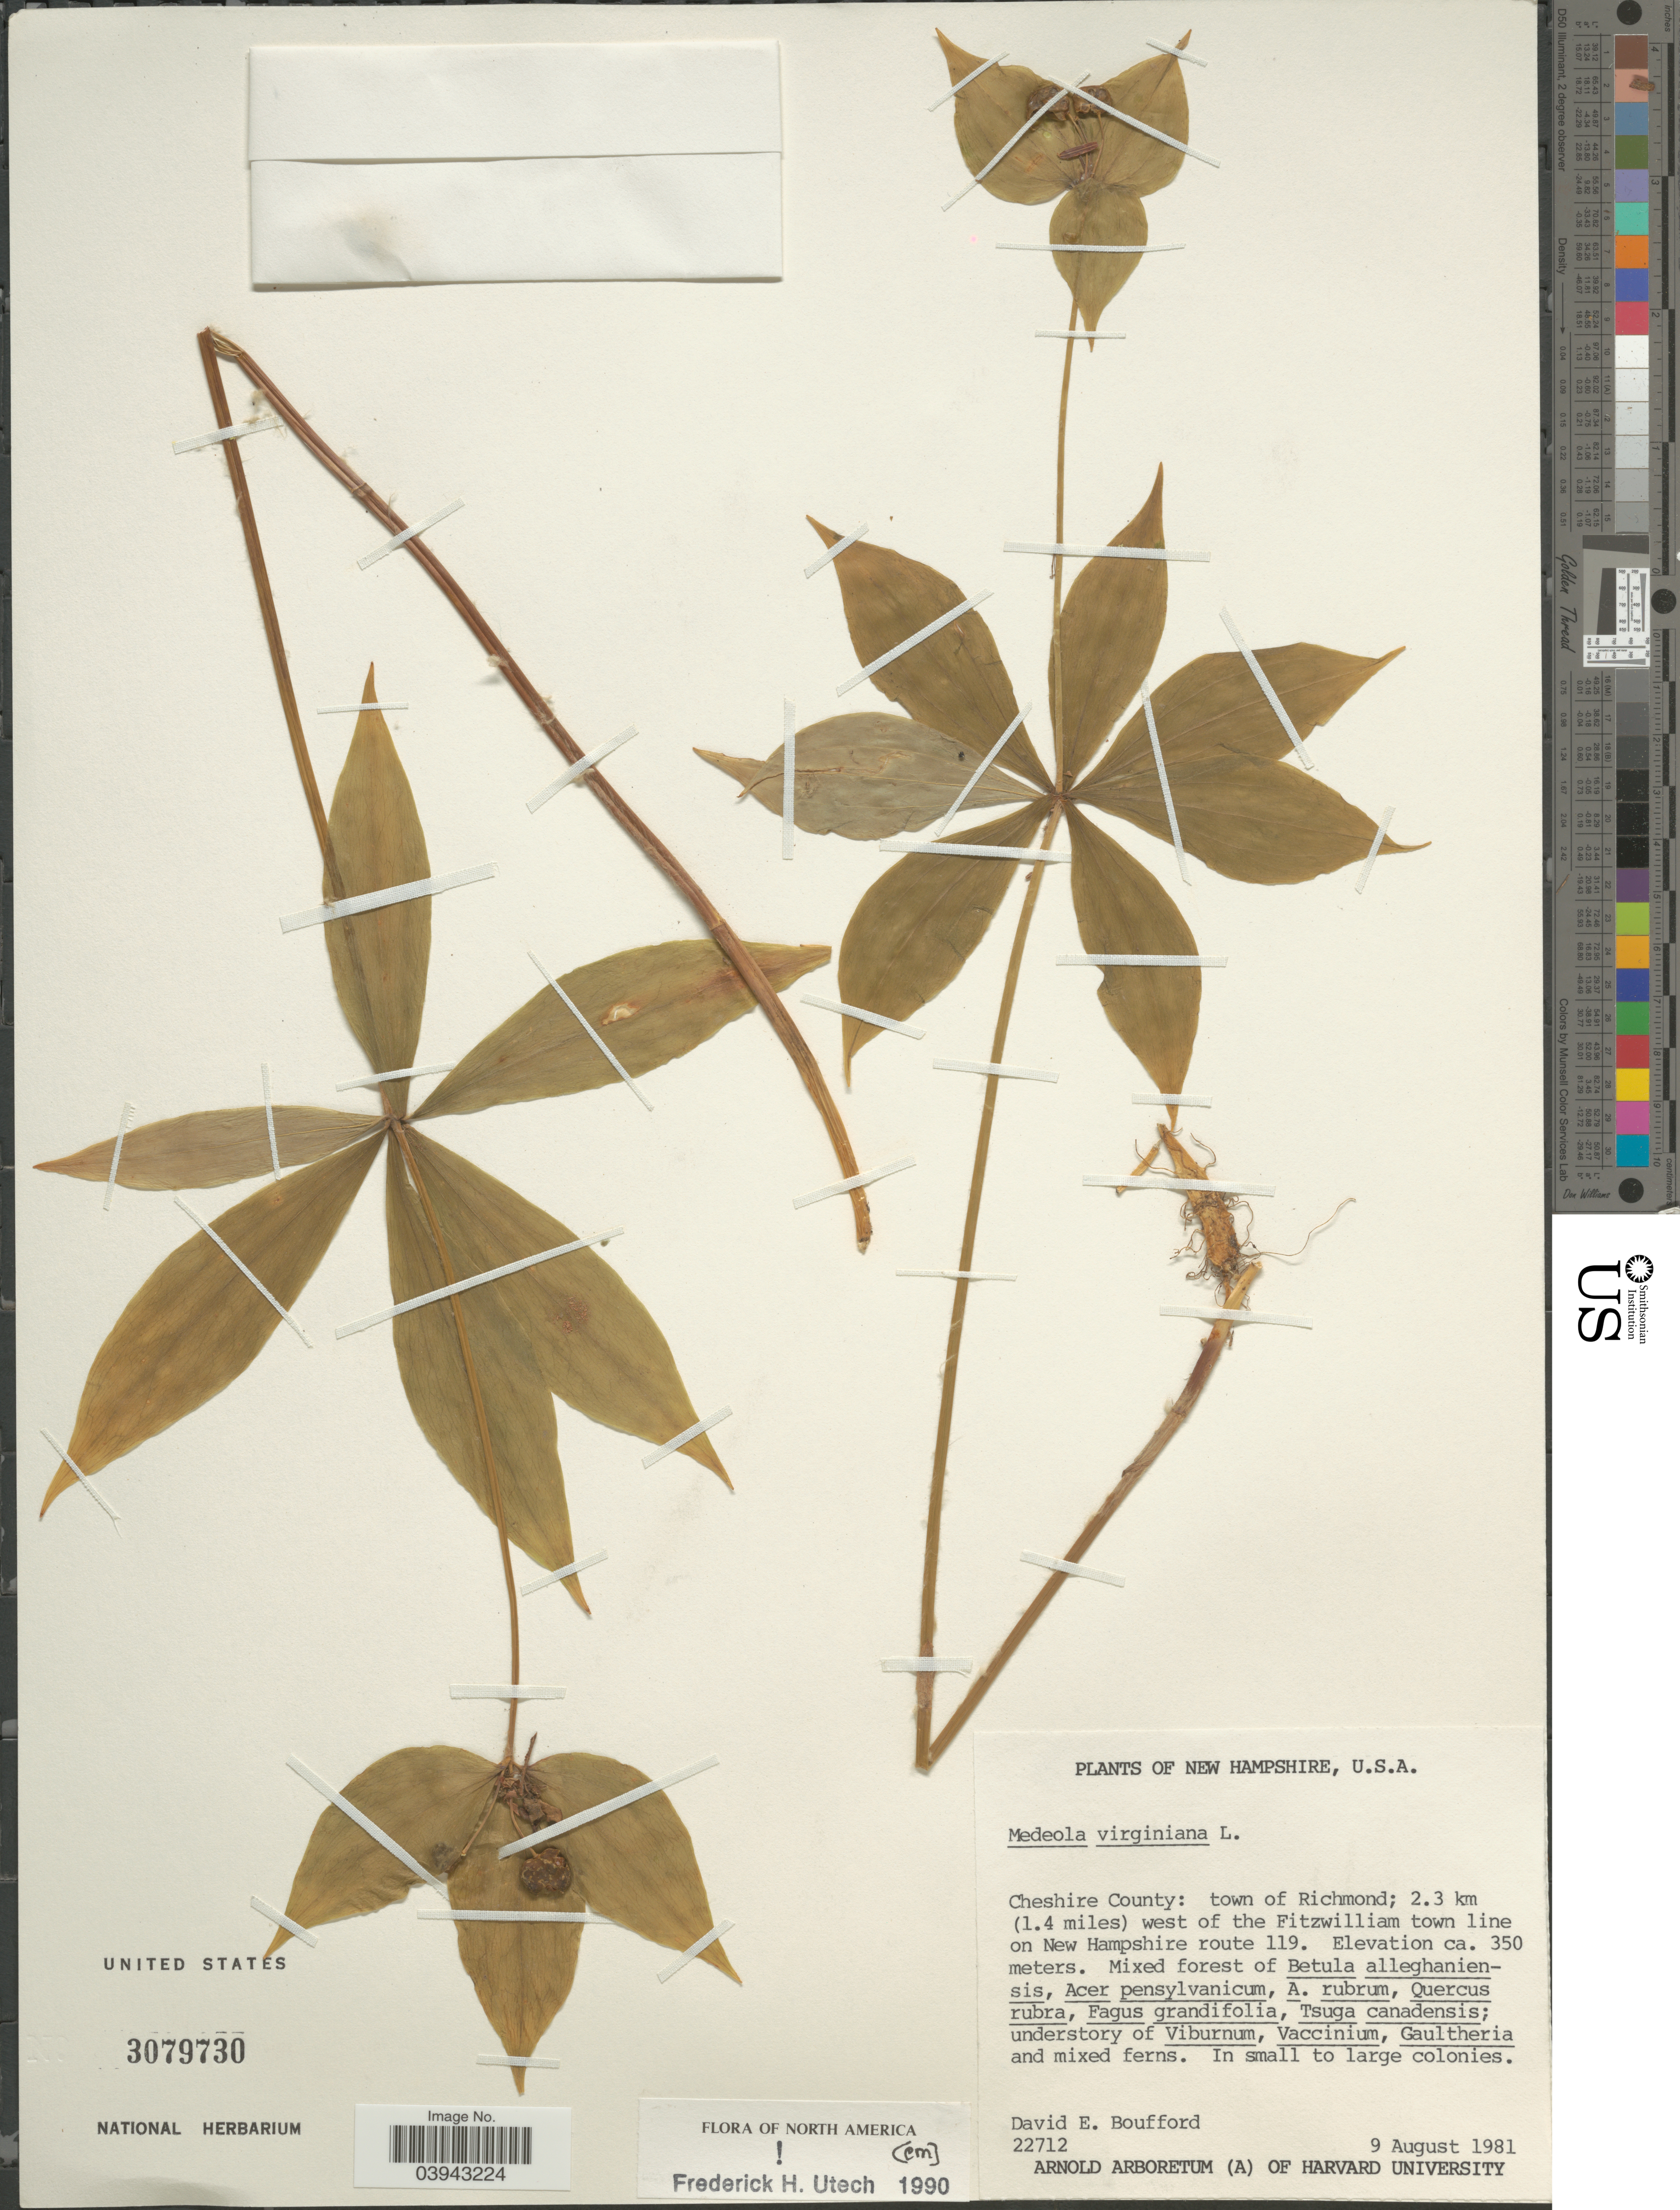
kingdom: Plantae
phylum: Tracheophyta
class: Liliopsida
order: Liliales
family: Liliaceae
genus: Medeola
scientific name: Medeola virginiana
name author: (L.) Desf.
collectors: D. E. Boufford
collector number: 22712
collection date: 1981-08-09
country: United States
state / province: New Hampshire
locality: Cheshire County: town of Richmond; 2.3 km (1.4 miles) west of the Fitzwilliam town line on New Hampshire route 119.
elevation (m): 350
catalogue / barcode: US 3079730